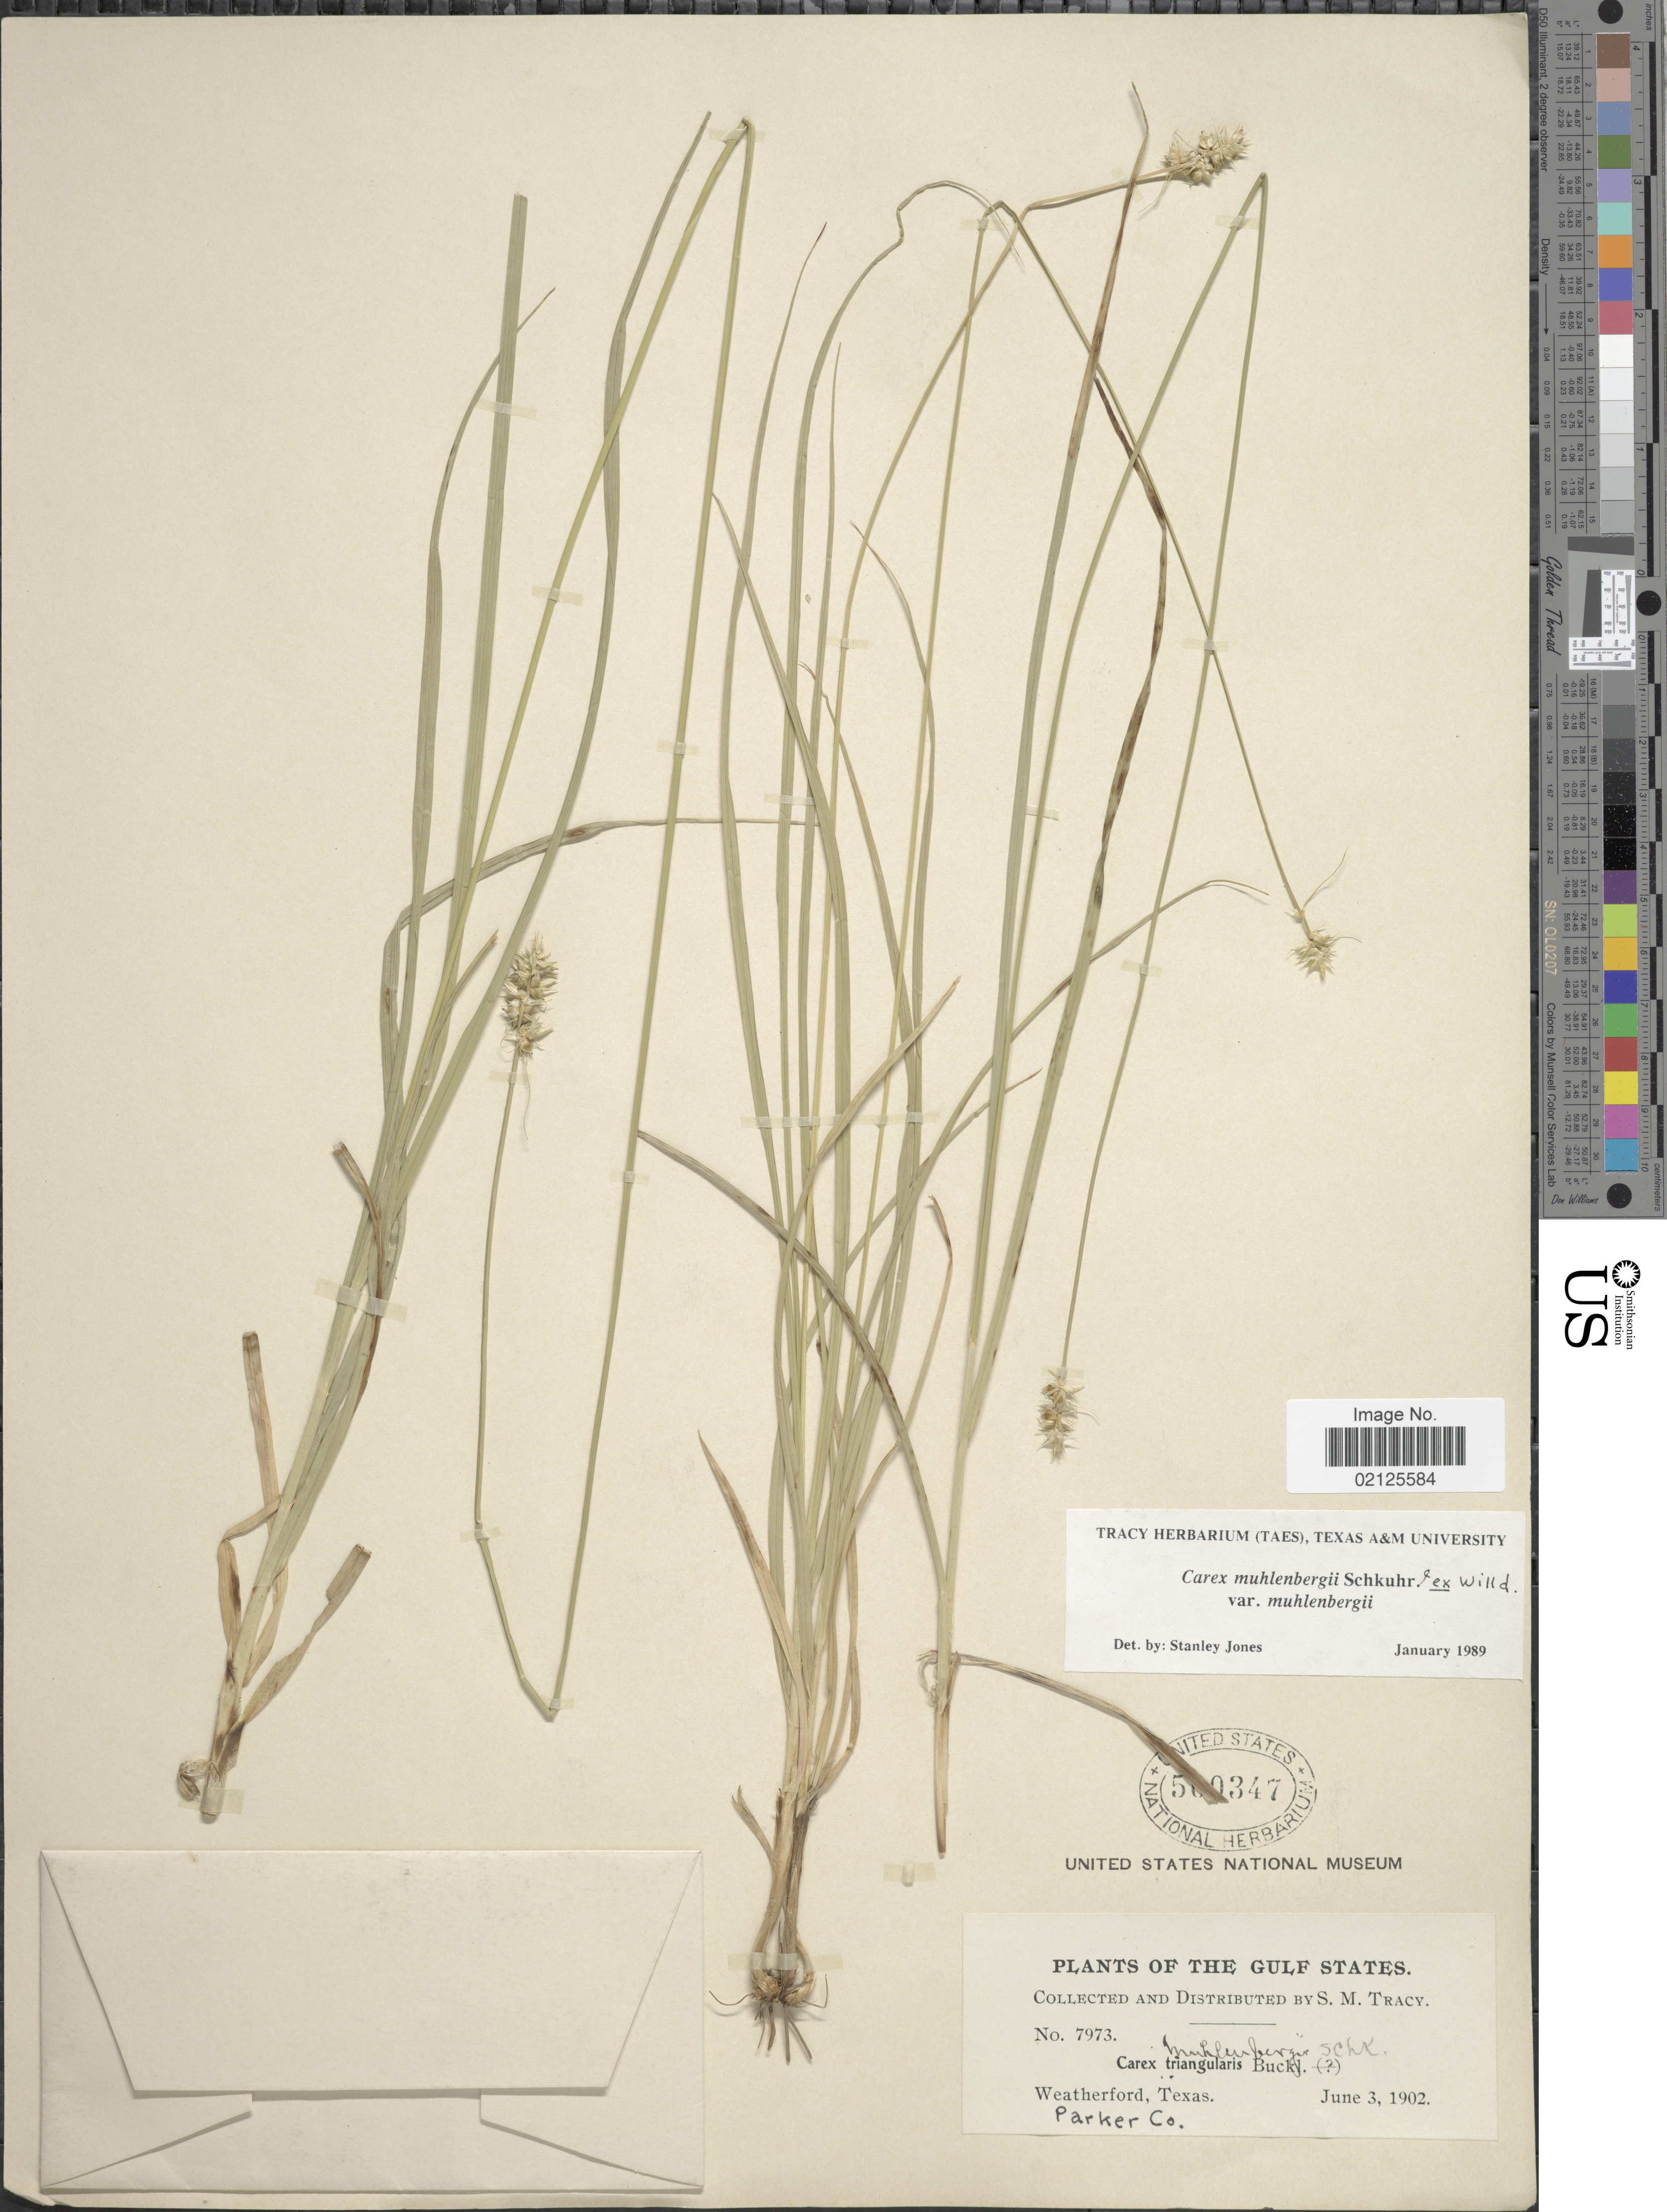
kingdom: Plantae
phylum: Tracheophyta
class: Liliopsida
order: Poales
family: Cyperaceae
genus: Carex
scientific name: Carex muehlenbergii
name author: Willd.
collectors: S. M. Tracy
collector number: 7973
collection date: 1902-06-03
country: United States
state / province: Texas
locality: The Gulf States, Weatherford, Parker Co.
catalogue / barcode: US 500347